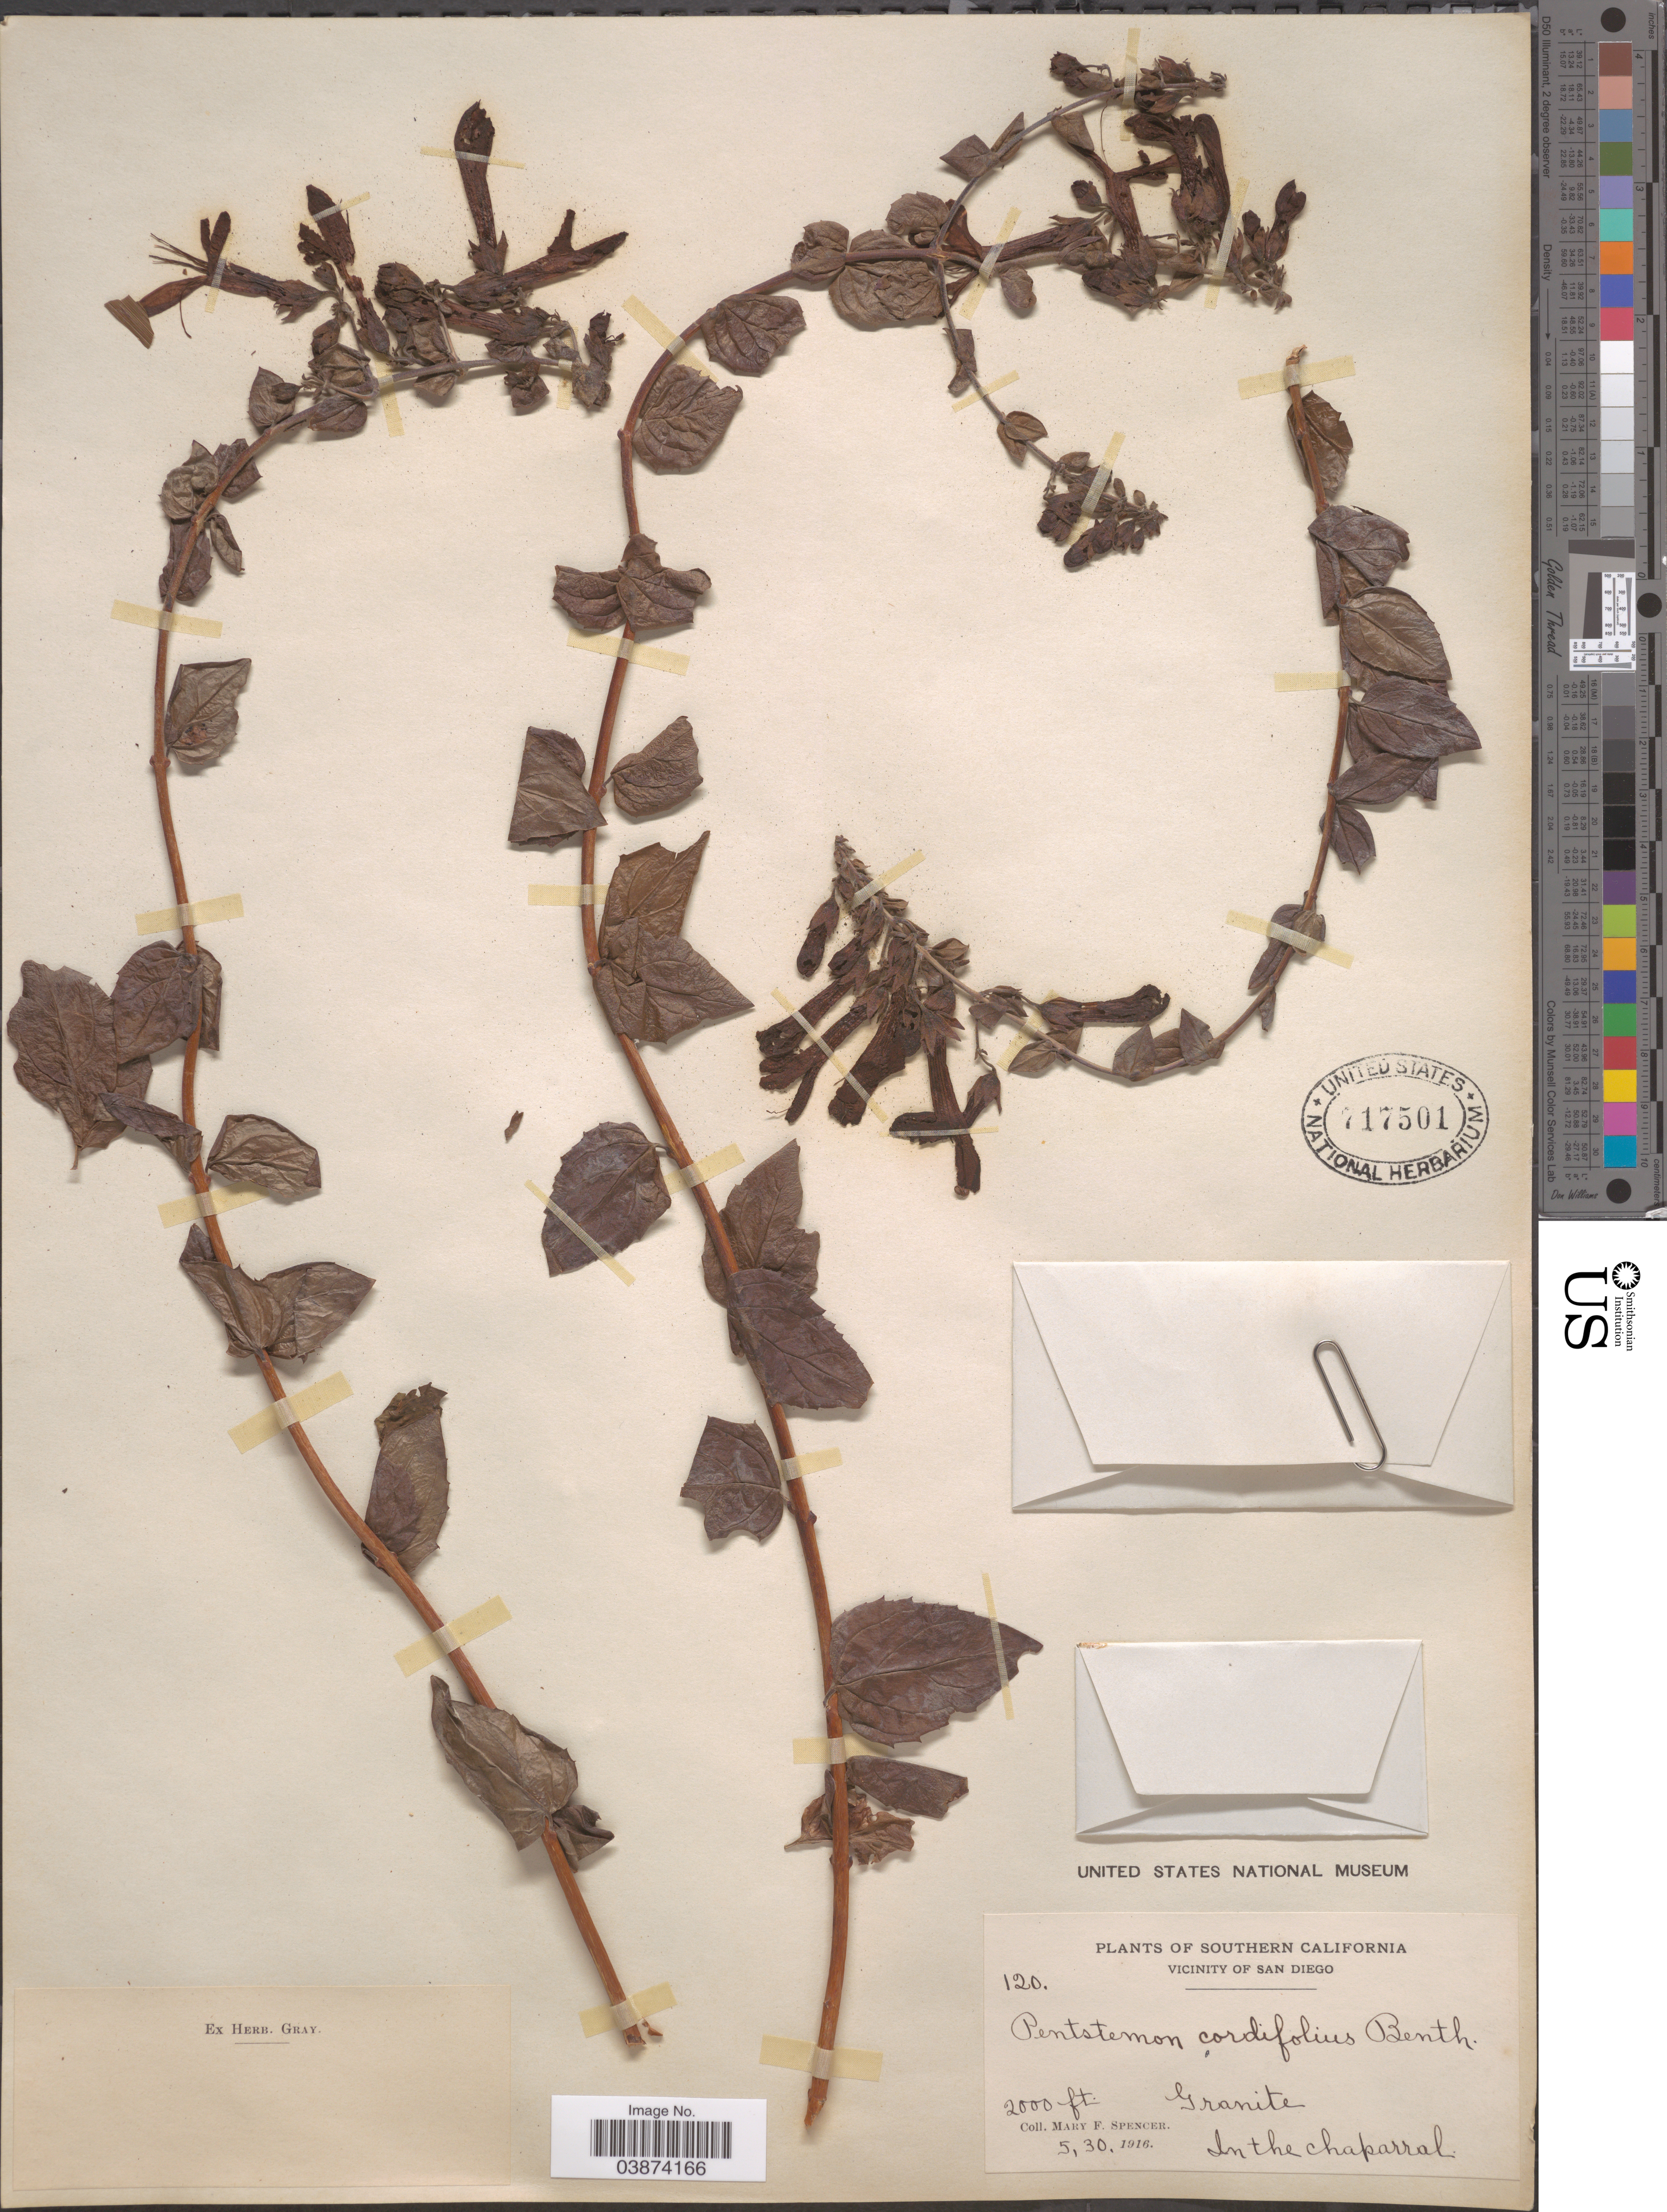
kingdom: Plantae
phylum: Tracheophyta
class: Magnoliopsida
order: Lamiales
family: Plantaginaceae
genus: Penstemon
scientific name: Penstemon cordifolius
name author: Benth.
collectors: M. Spencer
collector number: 120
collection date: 1916-05-30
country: United States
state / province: California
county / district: San Diego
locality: Southern California. Vicinity of San Diego.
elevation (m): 610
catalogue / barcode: US 717501